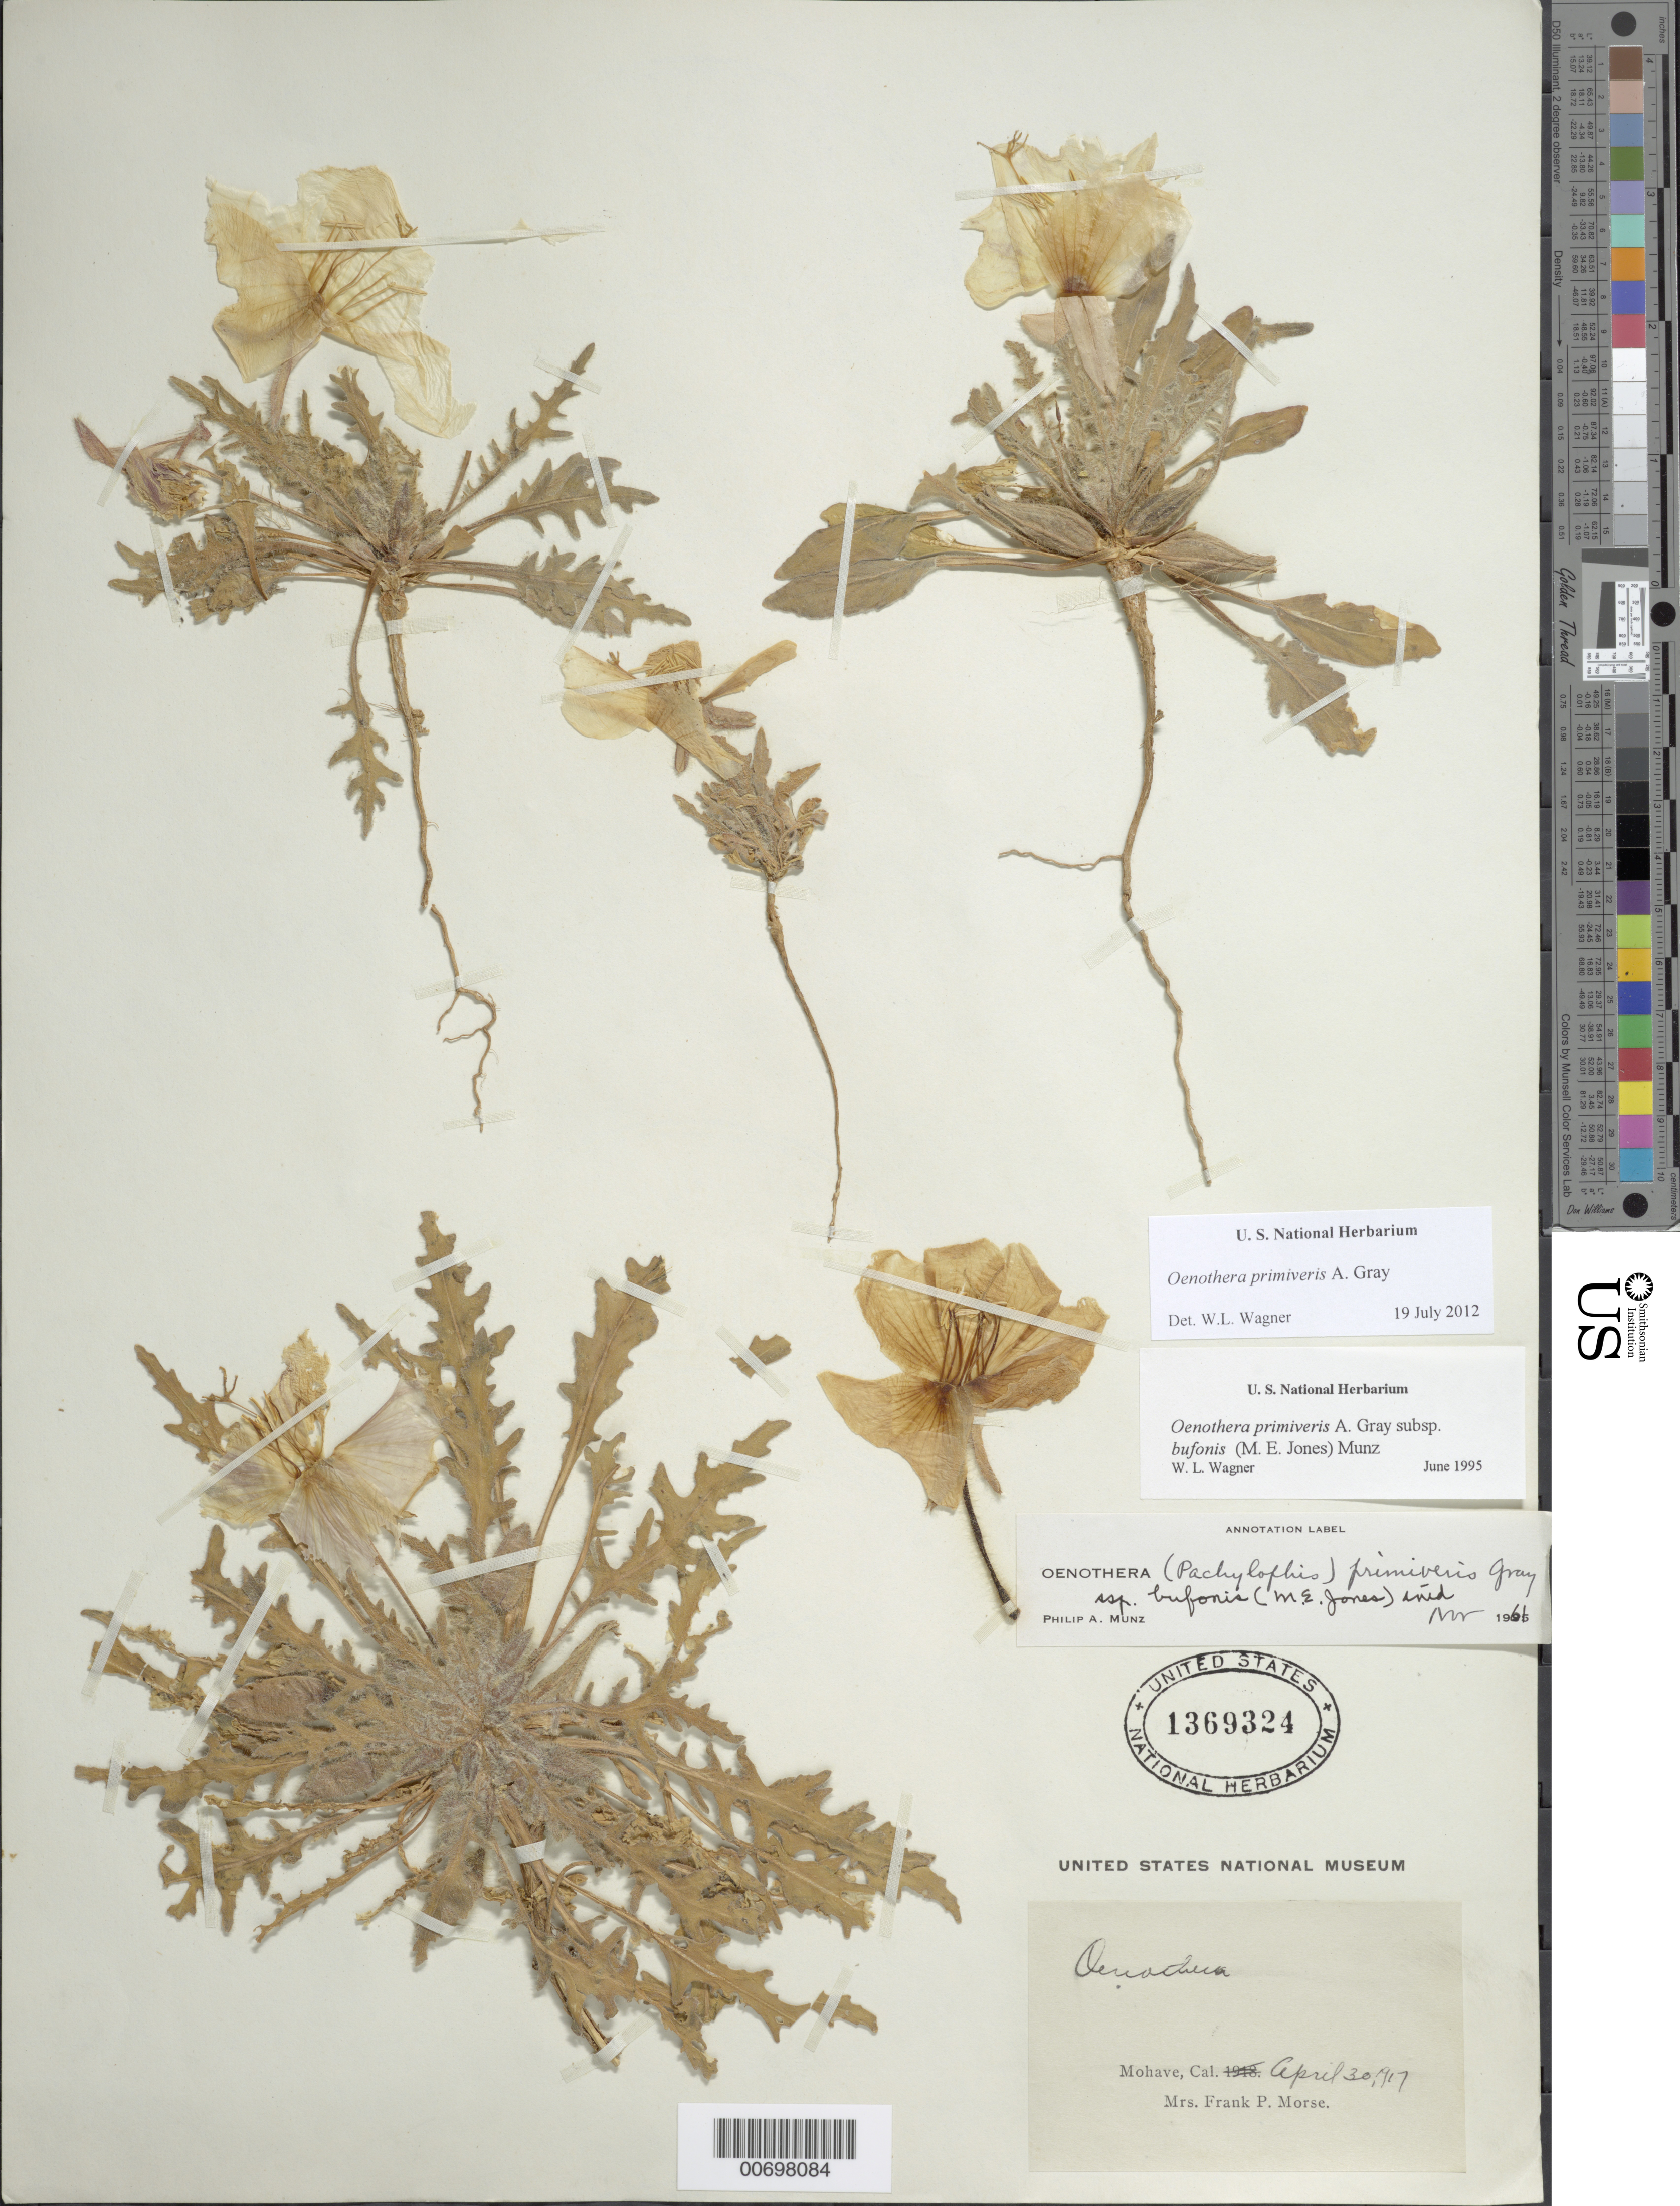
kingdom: Plantae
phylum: Tracheophyta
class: Magnoliopsida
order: Myrtales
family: Onagraceae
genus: Oenothera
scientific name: Oenothera primiveris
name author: A. Gray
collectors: F. Morse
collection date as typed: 30 Apr 1917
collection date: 1917-04-30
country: United States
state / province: California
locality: Mohave.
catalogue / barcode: US 1369324